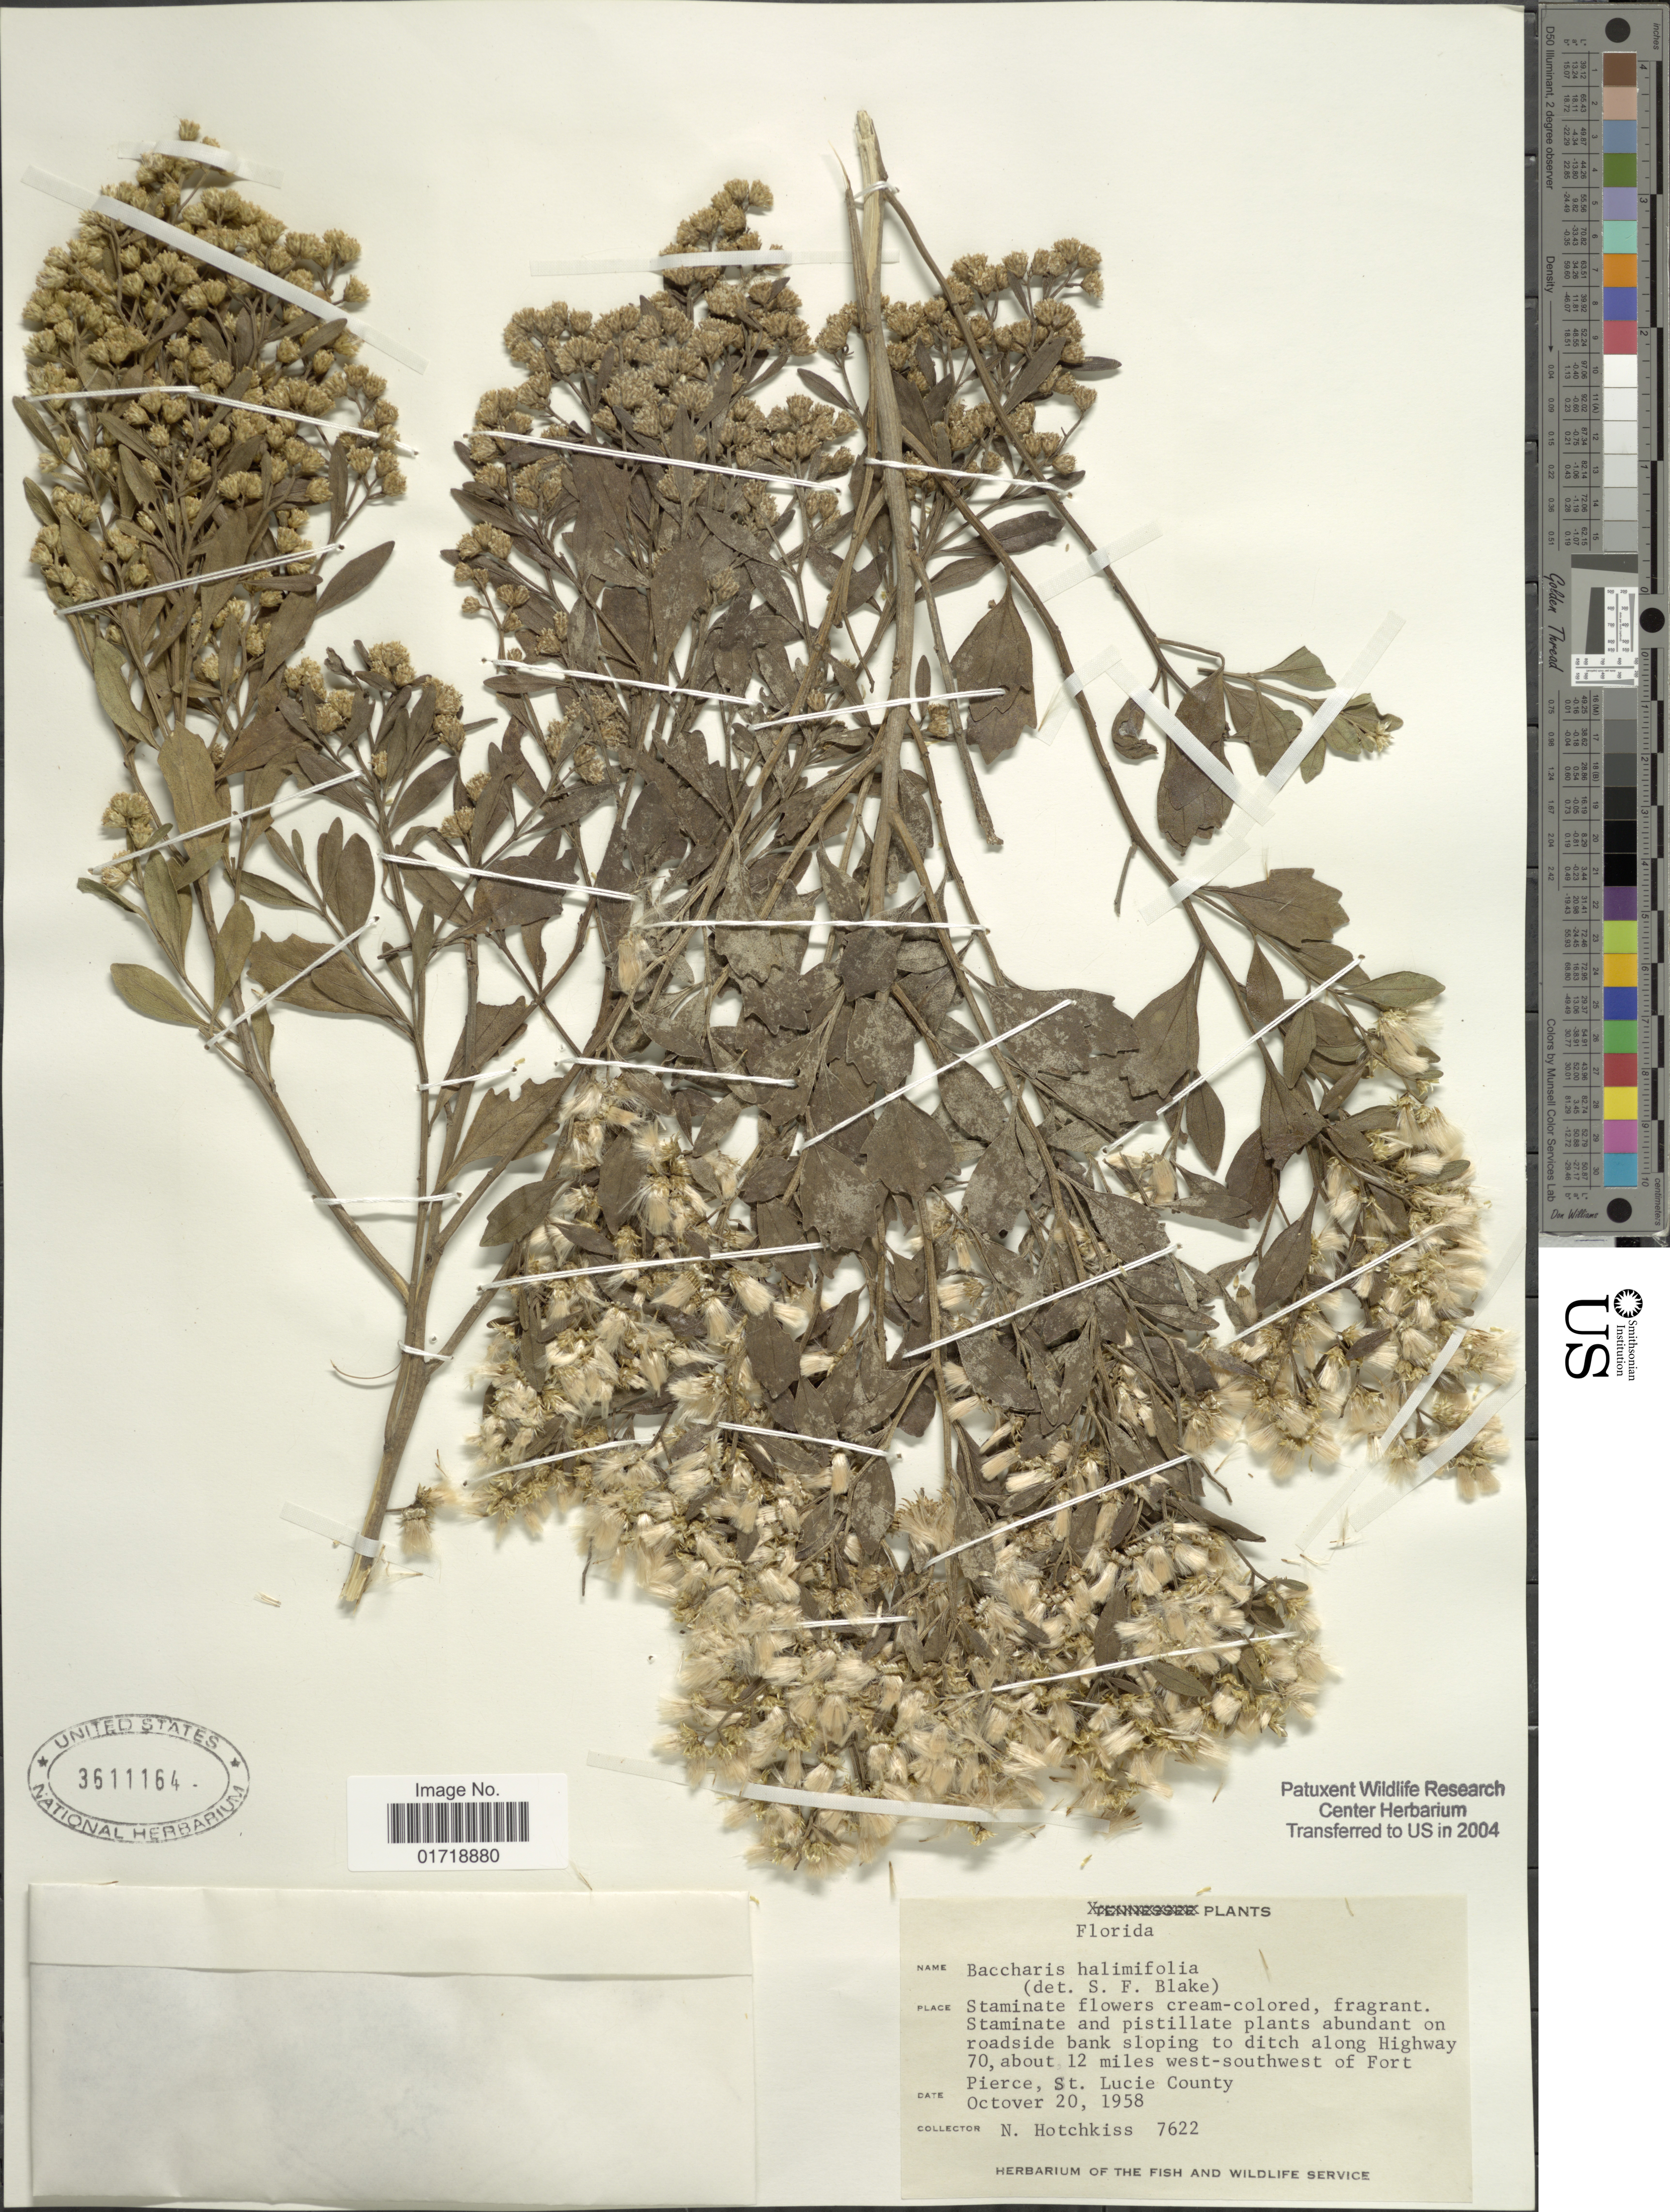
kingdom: Plantae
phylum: Tracheophyta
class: Magnoliopsida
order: Asterales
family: Asteraceae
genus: Baccharis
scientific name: Baccharis halimifolia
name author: L.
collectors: N. Hotchkiss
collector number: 7622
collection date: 1958-10-20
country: United States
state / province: Florida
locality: On roadside bank sloping to ditch along Highway 70, about 12 miles west-southwest of Fort Pierce, St. Lucie County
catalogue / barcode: US 3611164